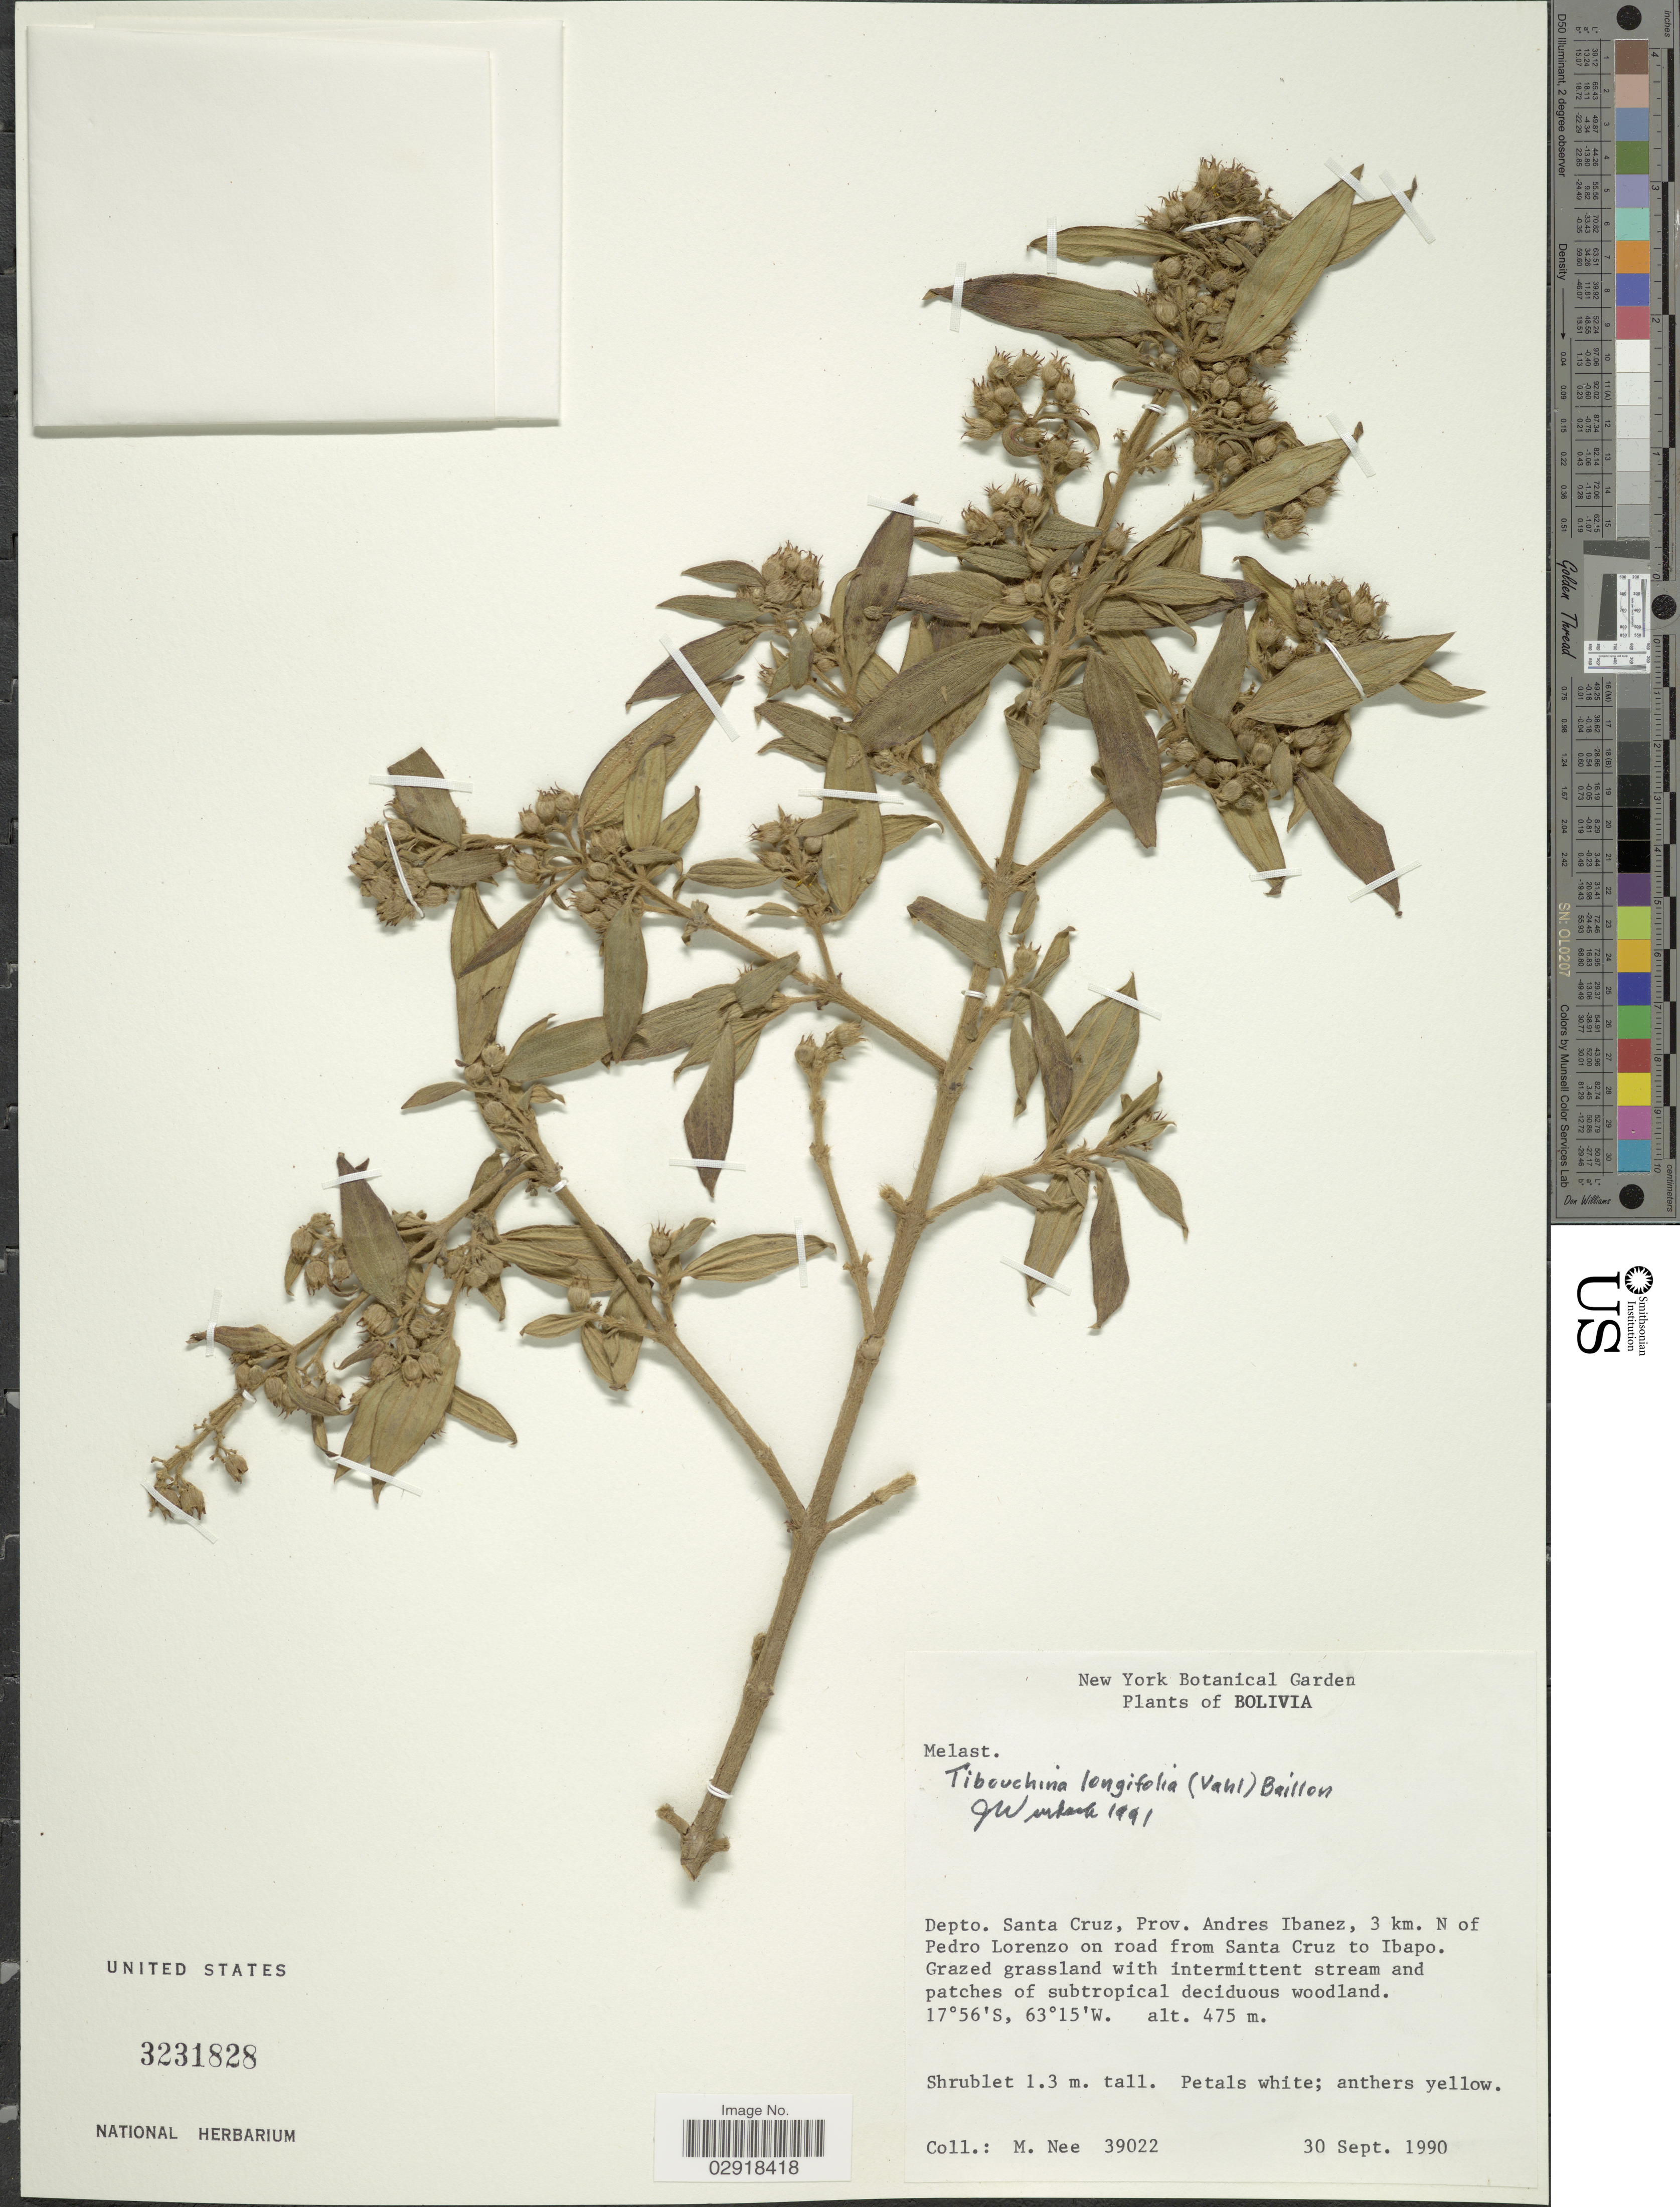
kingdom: Plantae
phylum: Tracheophyta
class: Magnoliopsida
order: Myrtales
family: Melastomataceae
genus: Chaetogastra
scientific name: Chaetogastra longifolia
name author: (Vahl) DC.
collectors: M. Nee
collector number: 39022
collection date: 1990-09-30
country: Bolivia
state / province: Santa Cruz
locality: Depto. Santa Cruz, Prov. Andres Ibanez, 3 km. N of Pedro Lorenzo on road from Santa Cruz to Ibapo.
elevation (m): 475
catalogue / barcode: US 3231828